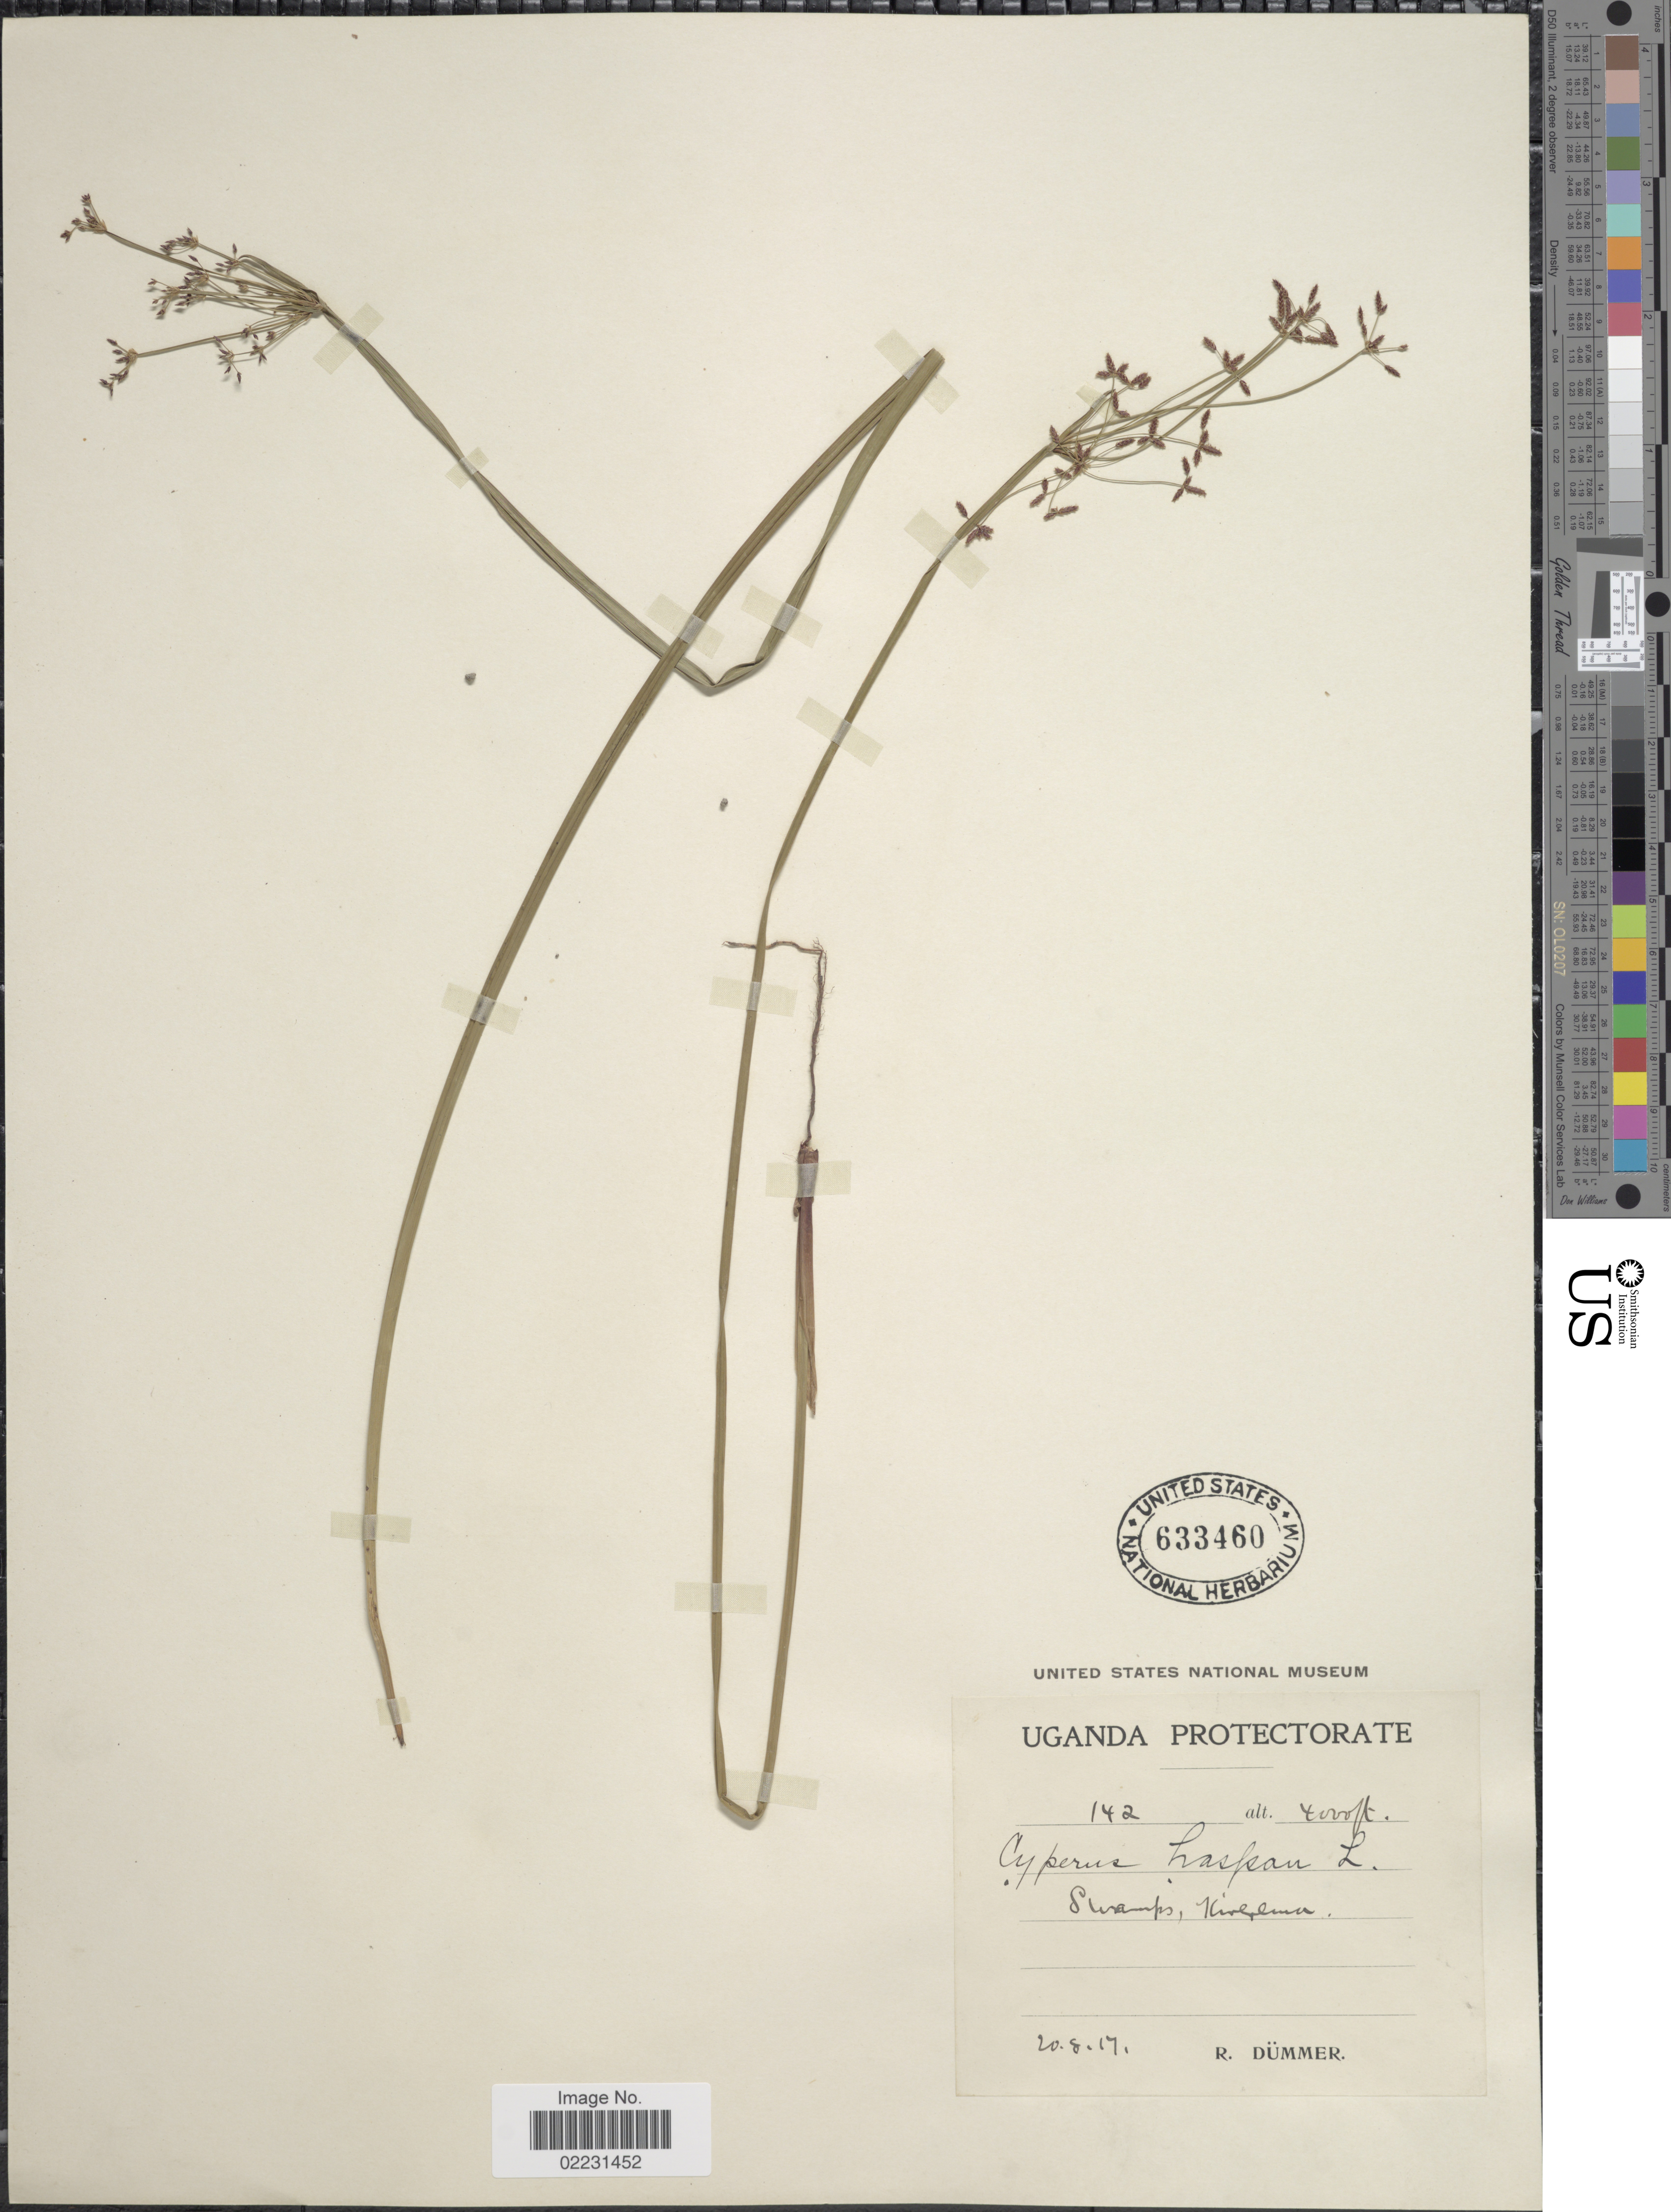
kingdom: Plantae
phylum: Tracheophyta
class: Liliopsida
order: Poales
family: Cyperaceae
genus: Cyperus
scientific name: Cyperus haspan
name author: L.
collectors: R. Dümmer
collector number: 142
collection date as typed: Transcribed d/m/y: 20/8/17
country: Uganda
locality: Uganda Protectorate. Swamp, Kirerema.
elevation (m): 1219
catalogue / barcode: US 633460